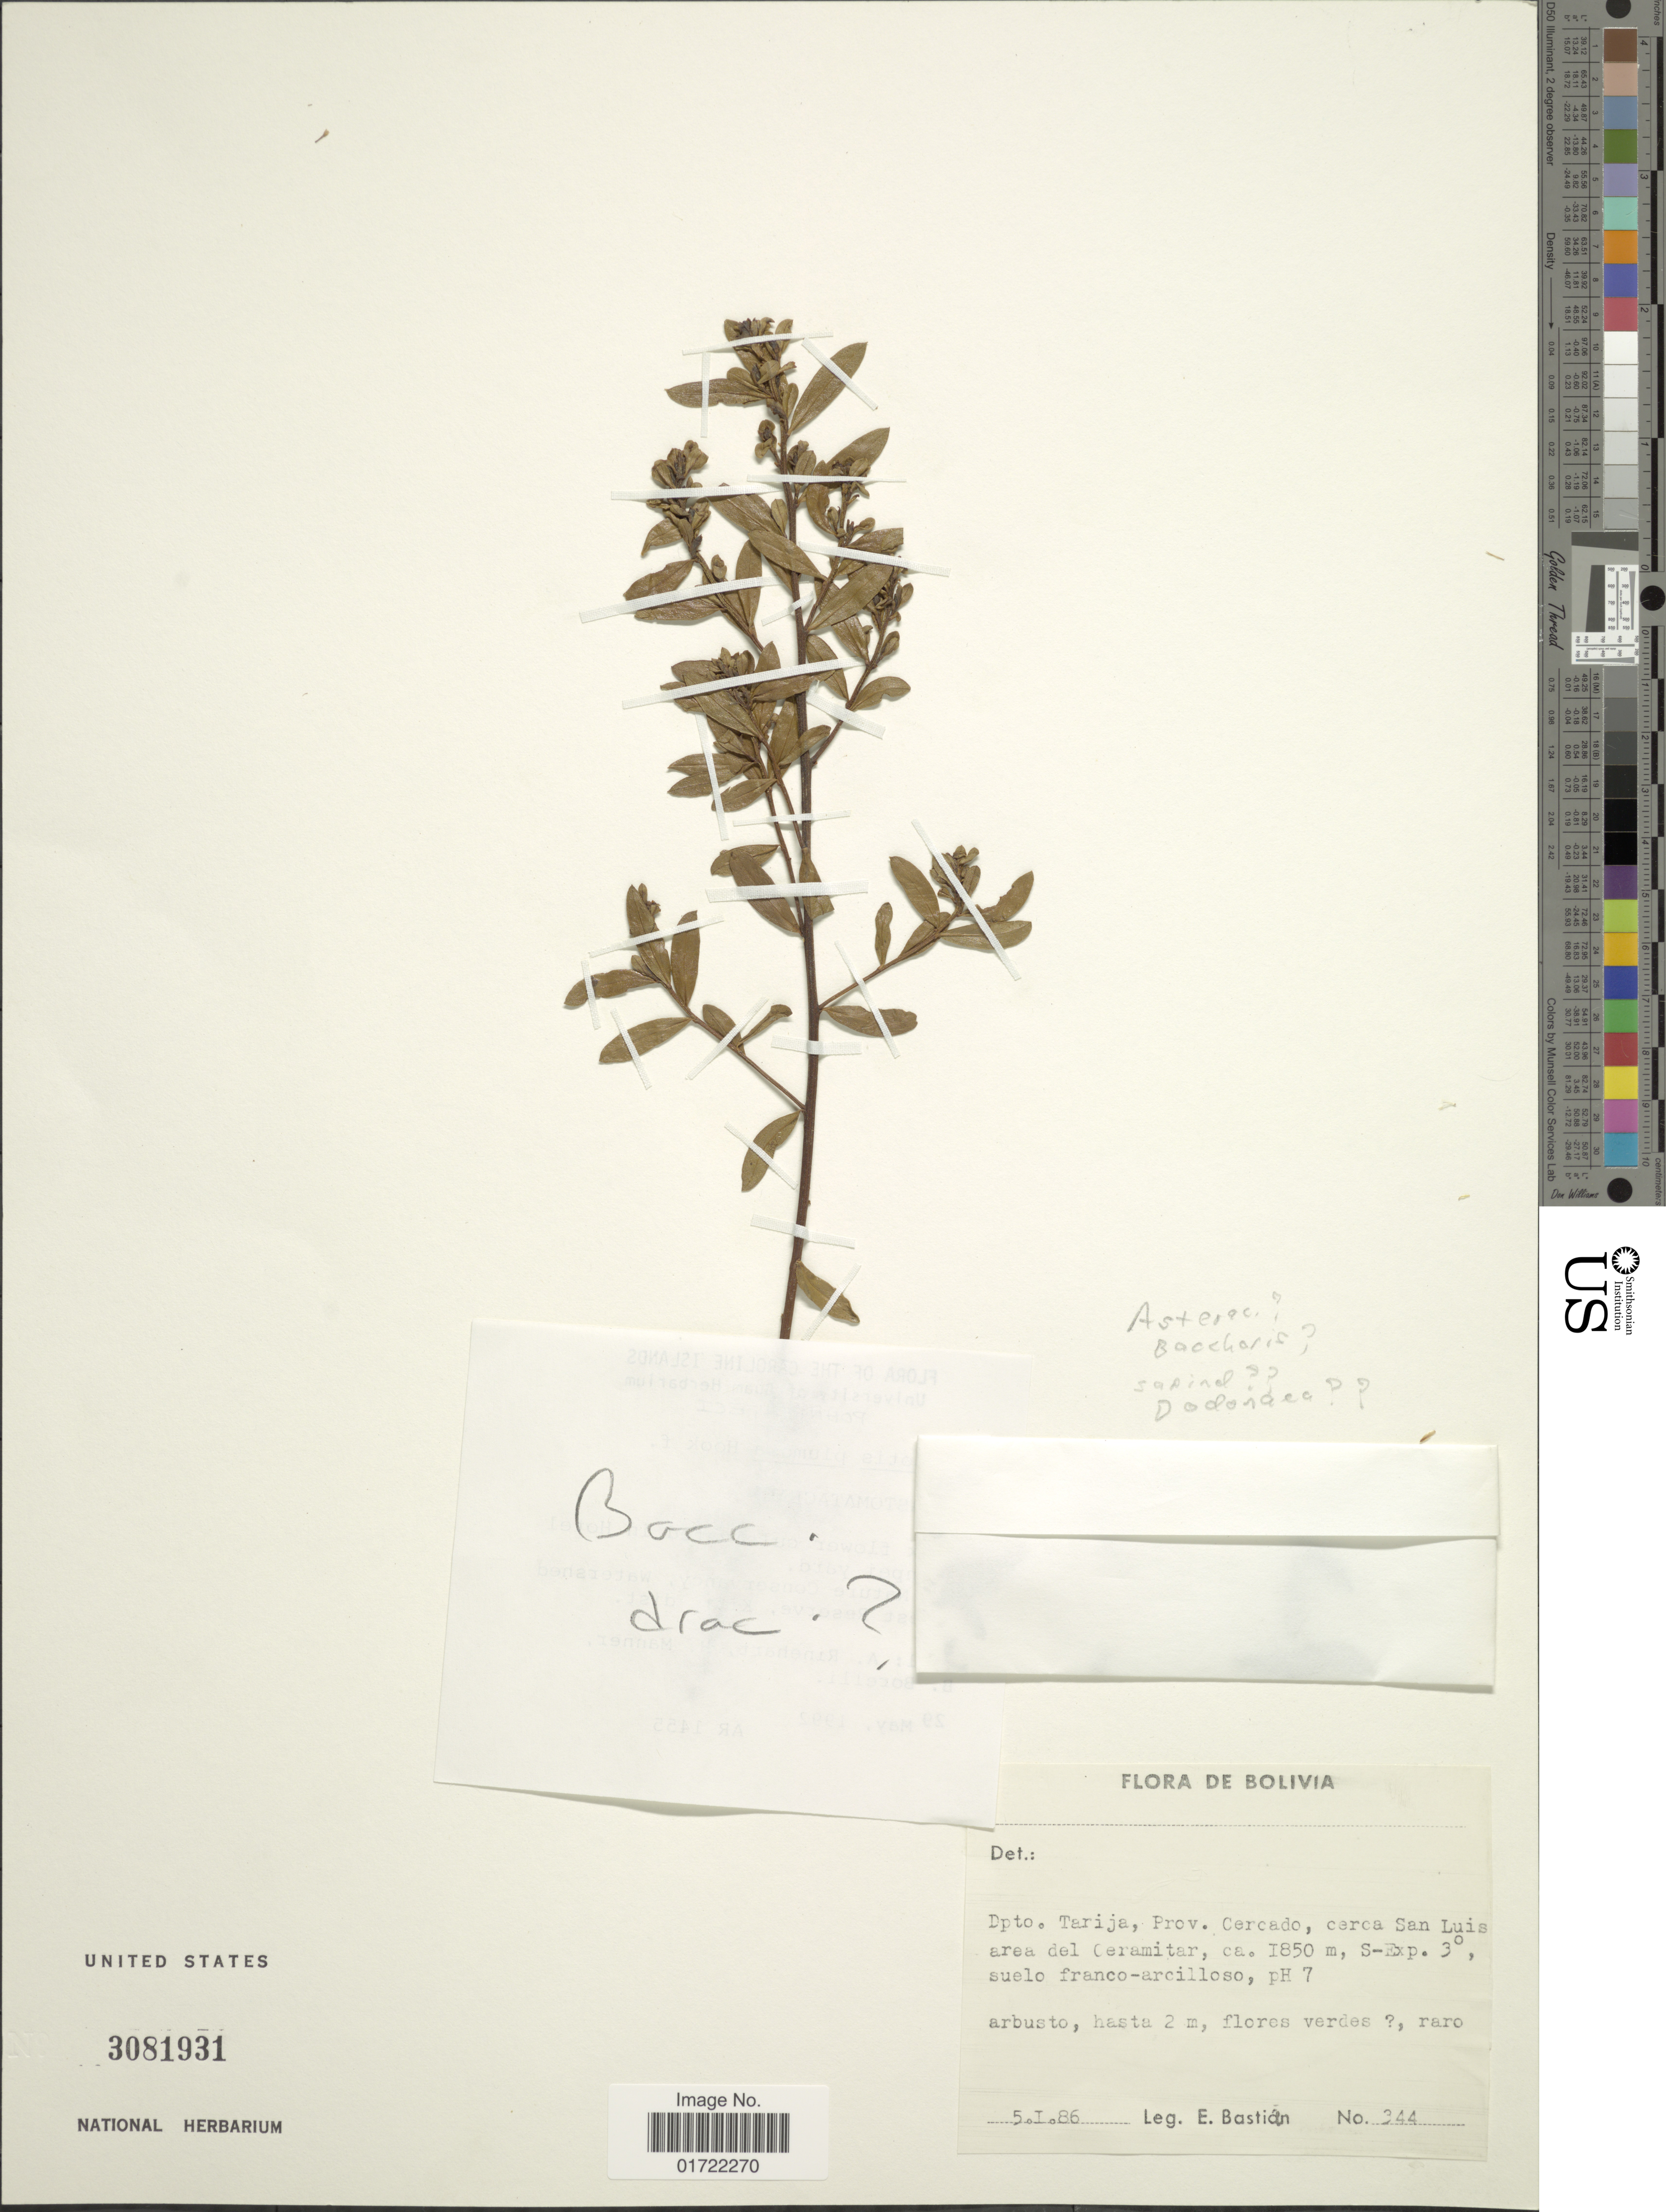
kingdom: Plantae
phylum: Tracheophyta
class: Magnoliopsida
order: Asterales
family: Asteraceae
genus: Baccharis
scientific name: Baccharis dracunculifolia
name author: DC.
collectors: E. Bastian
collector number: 344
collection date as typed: Transcribed d/m/y: 5/1/86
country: Bolivia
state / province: Tarija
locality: Prov. Cercado, cerca San Luis area del Ceramitar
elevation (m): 1850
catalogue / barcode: US 3081931